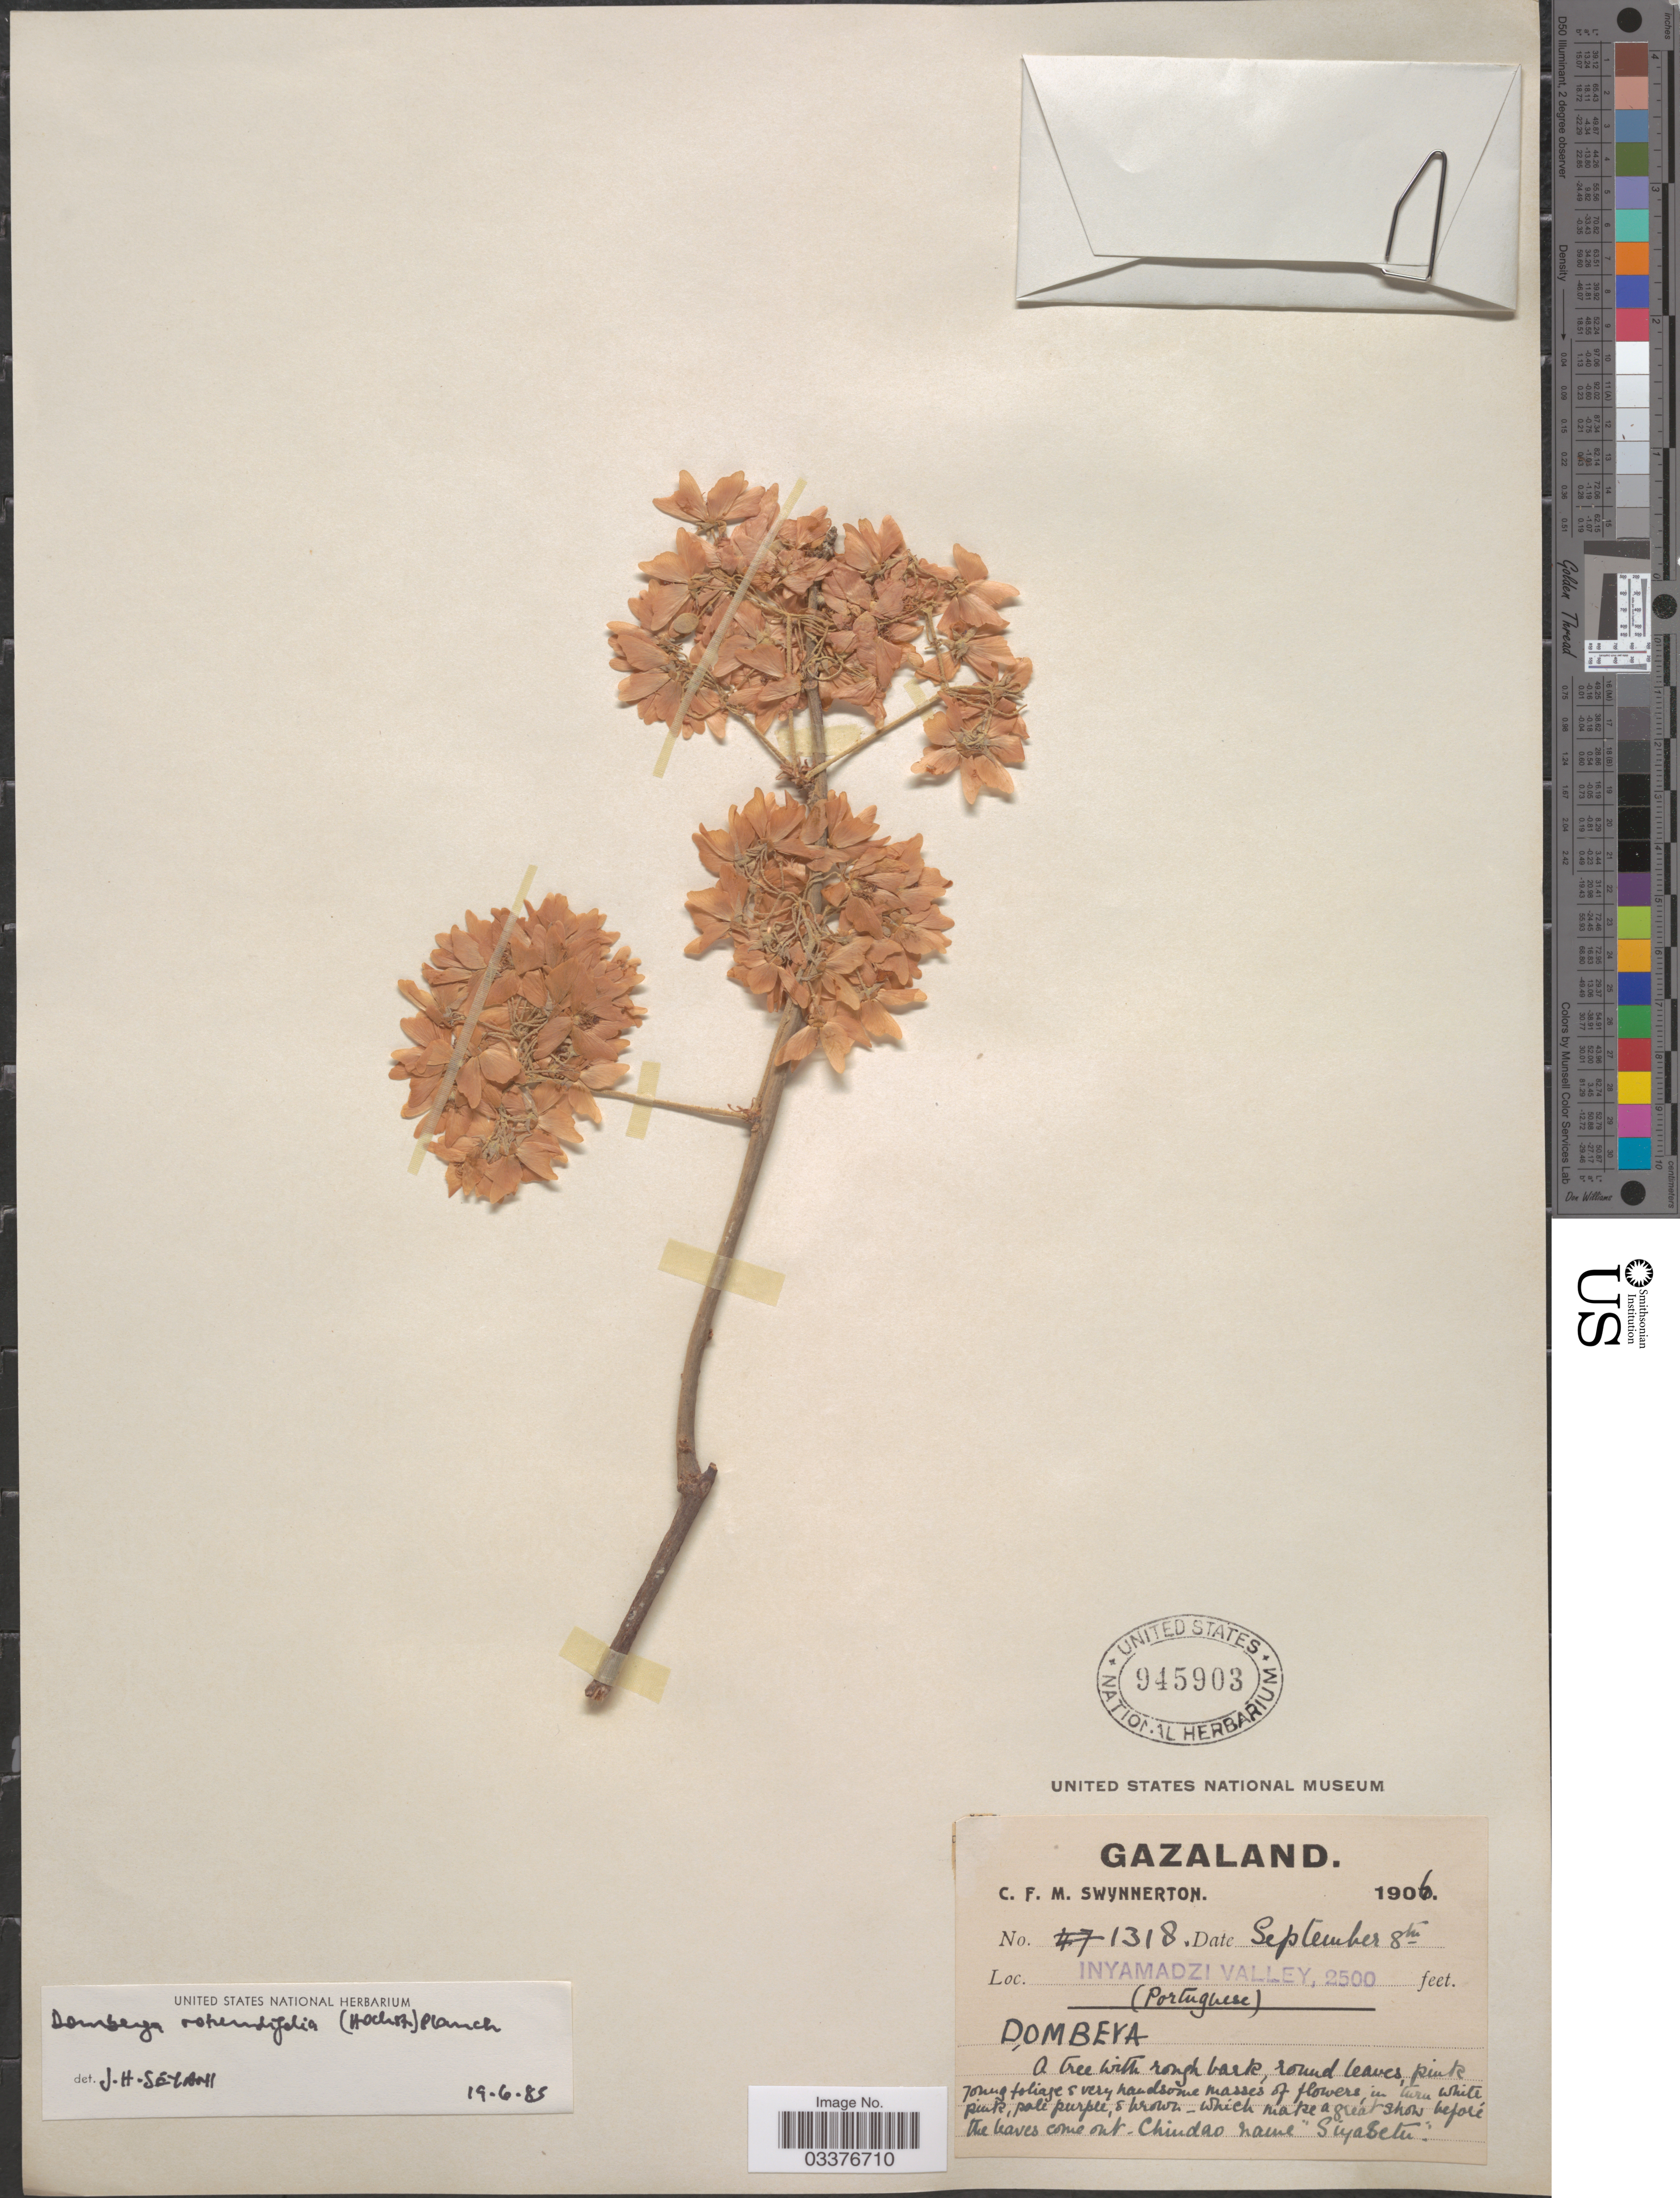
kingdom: Plantae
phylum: Tracheophyta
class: Magnoliopsida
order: Malvales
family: Malvaceae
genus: Dombeya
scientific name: Dombeya rotundifolia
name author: (Hochst.) Planch.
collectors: C. Swynnerton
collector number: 1318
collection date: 1906-09-08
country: Mozambique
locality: Gazaland. Inyamadzi Valley (Portuguese).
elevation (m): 762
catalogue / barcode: US 945903